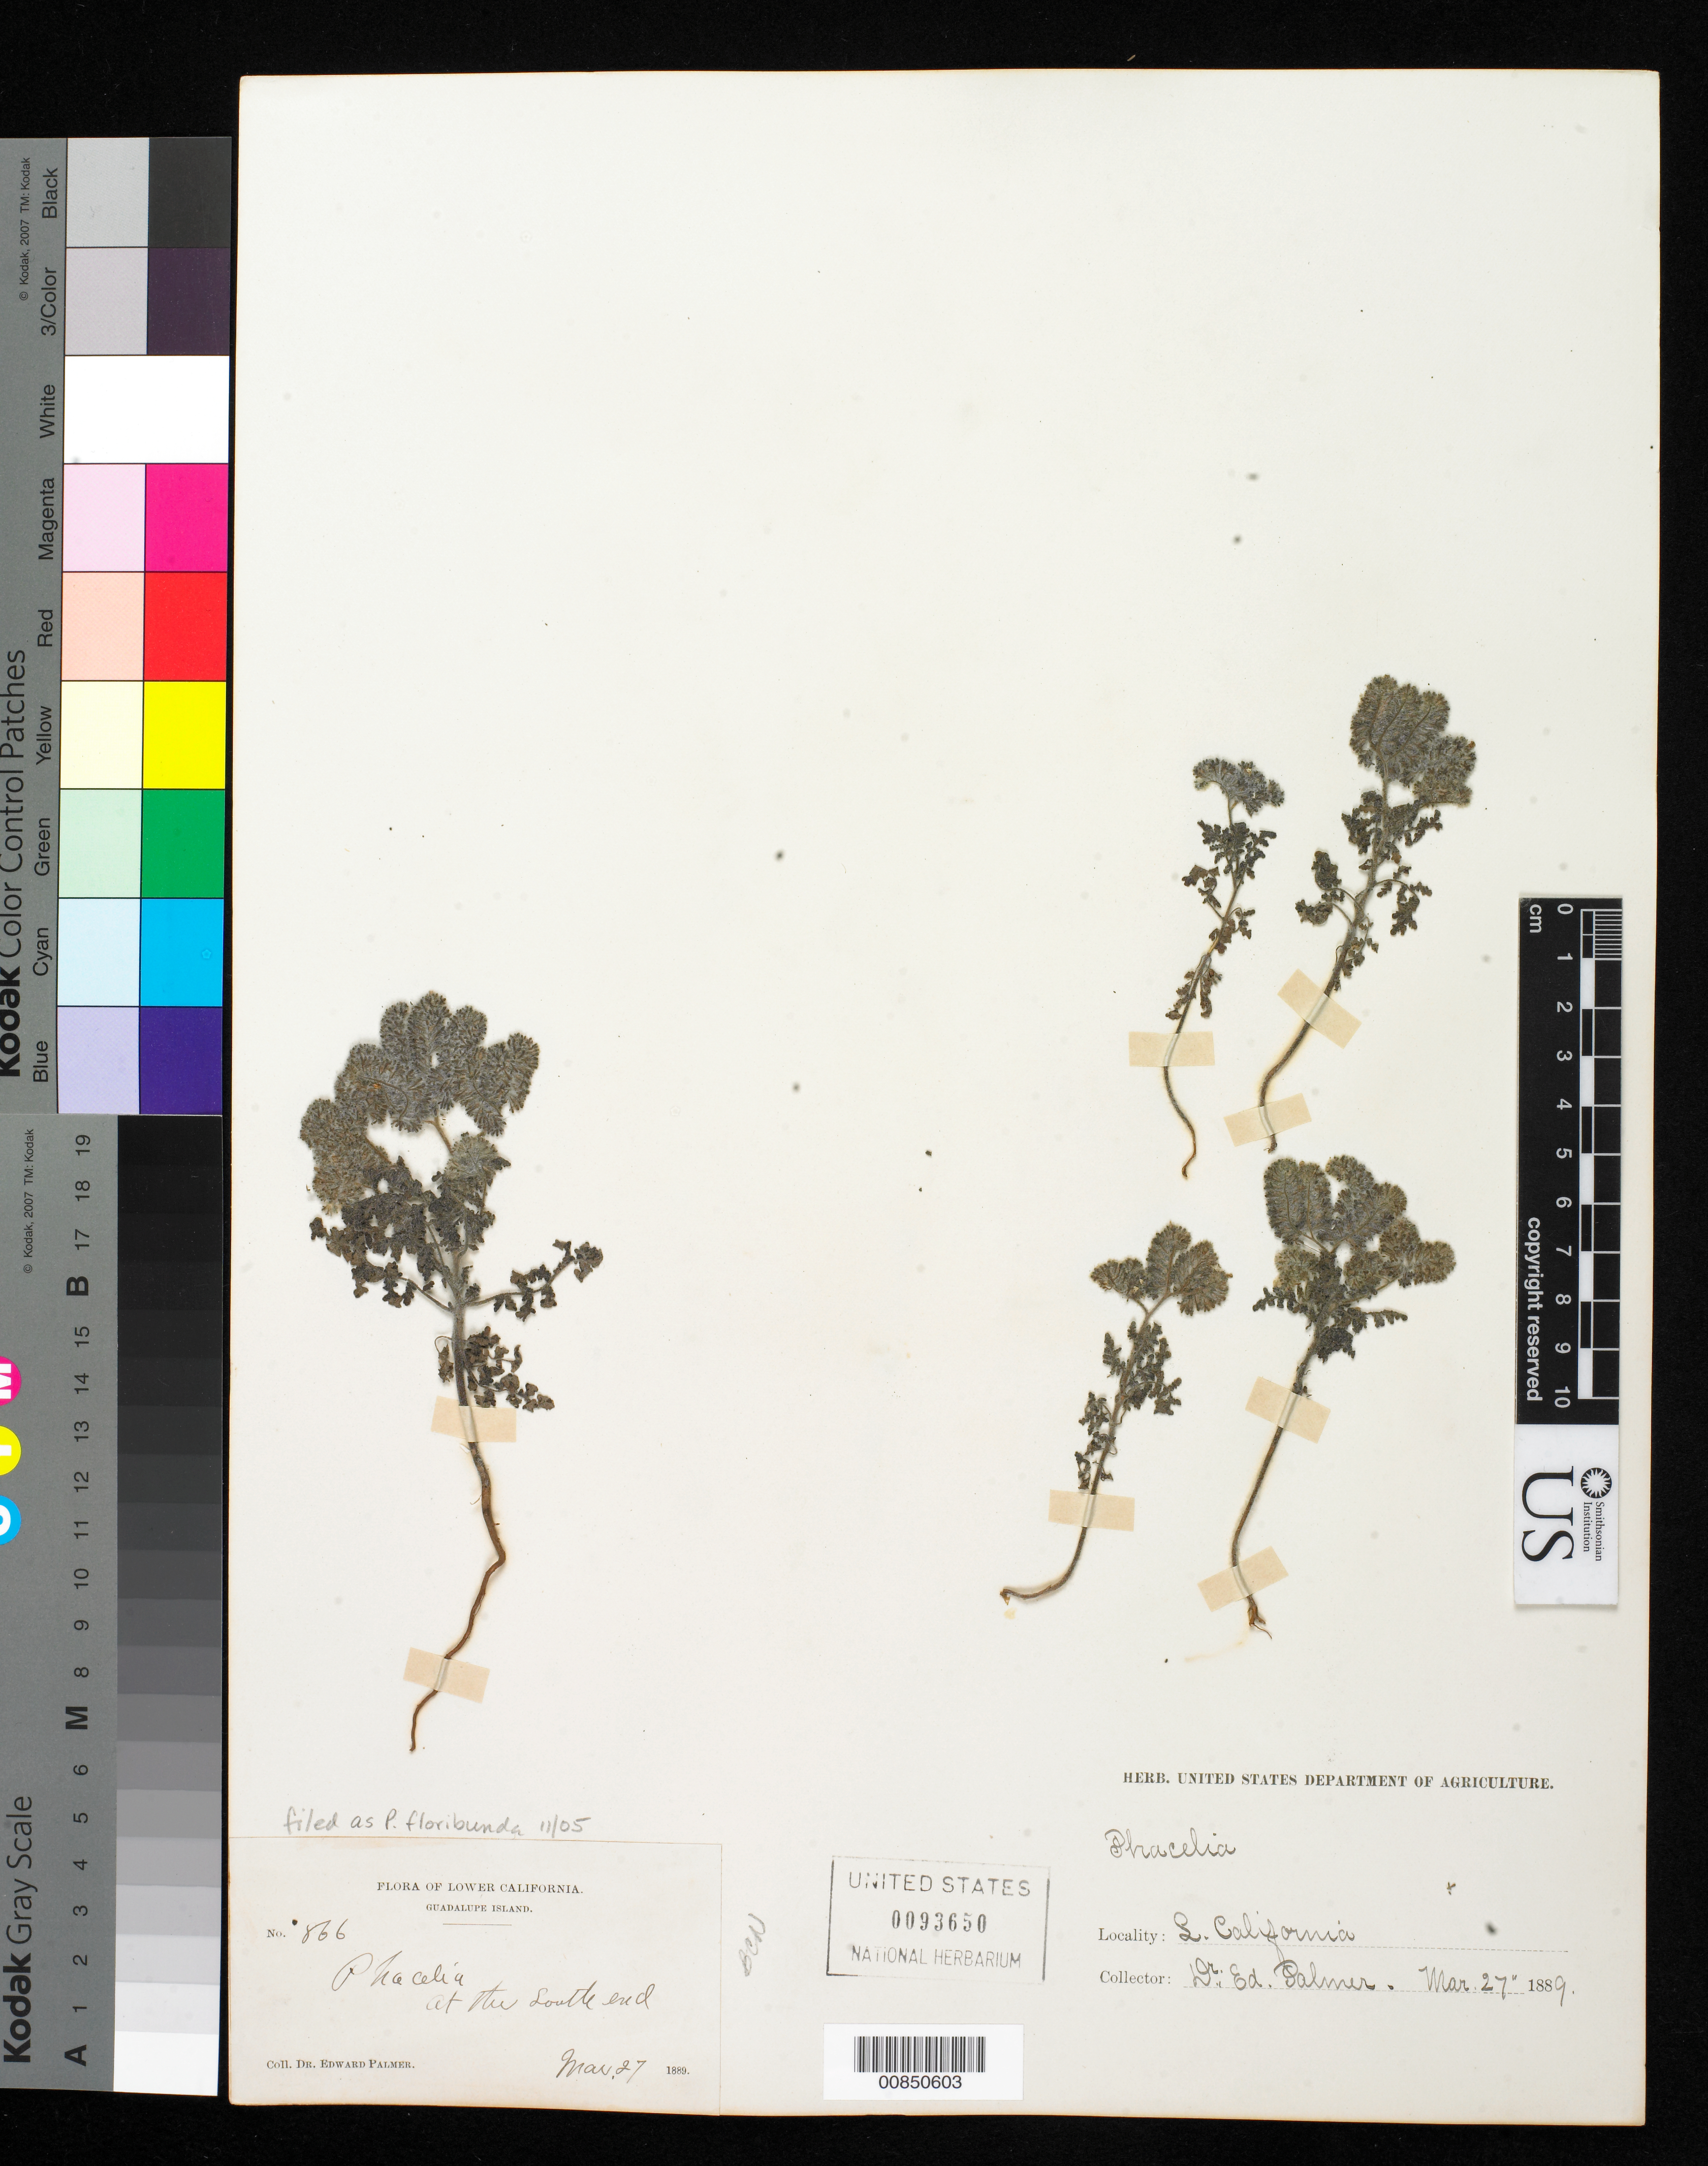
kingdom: Plantae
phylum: Tracheophyta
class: Magnoliopsida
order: Boraginales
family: Hydrophyllaceae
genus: Phacelia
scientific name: Phacelia floribunda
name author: Greene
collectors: E. Palmer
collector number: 866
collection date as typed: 27 Mar 1889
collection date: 1889-03-27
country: Mexico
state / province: Baja California Norte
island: Guadalupe I.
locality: At the south end of Guadalupe Island.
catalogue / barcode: US 93650